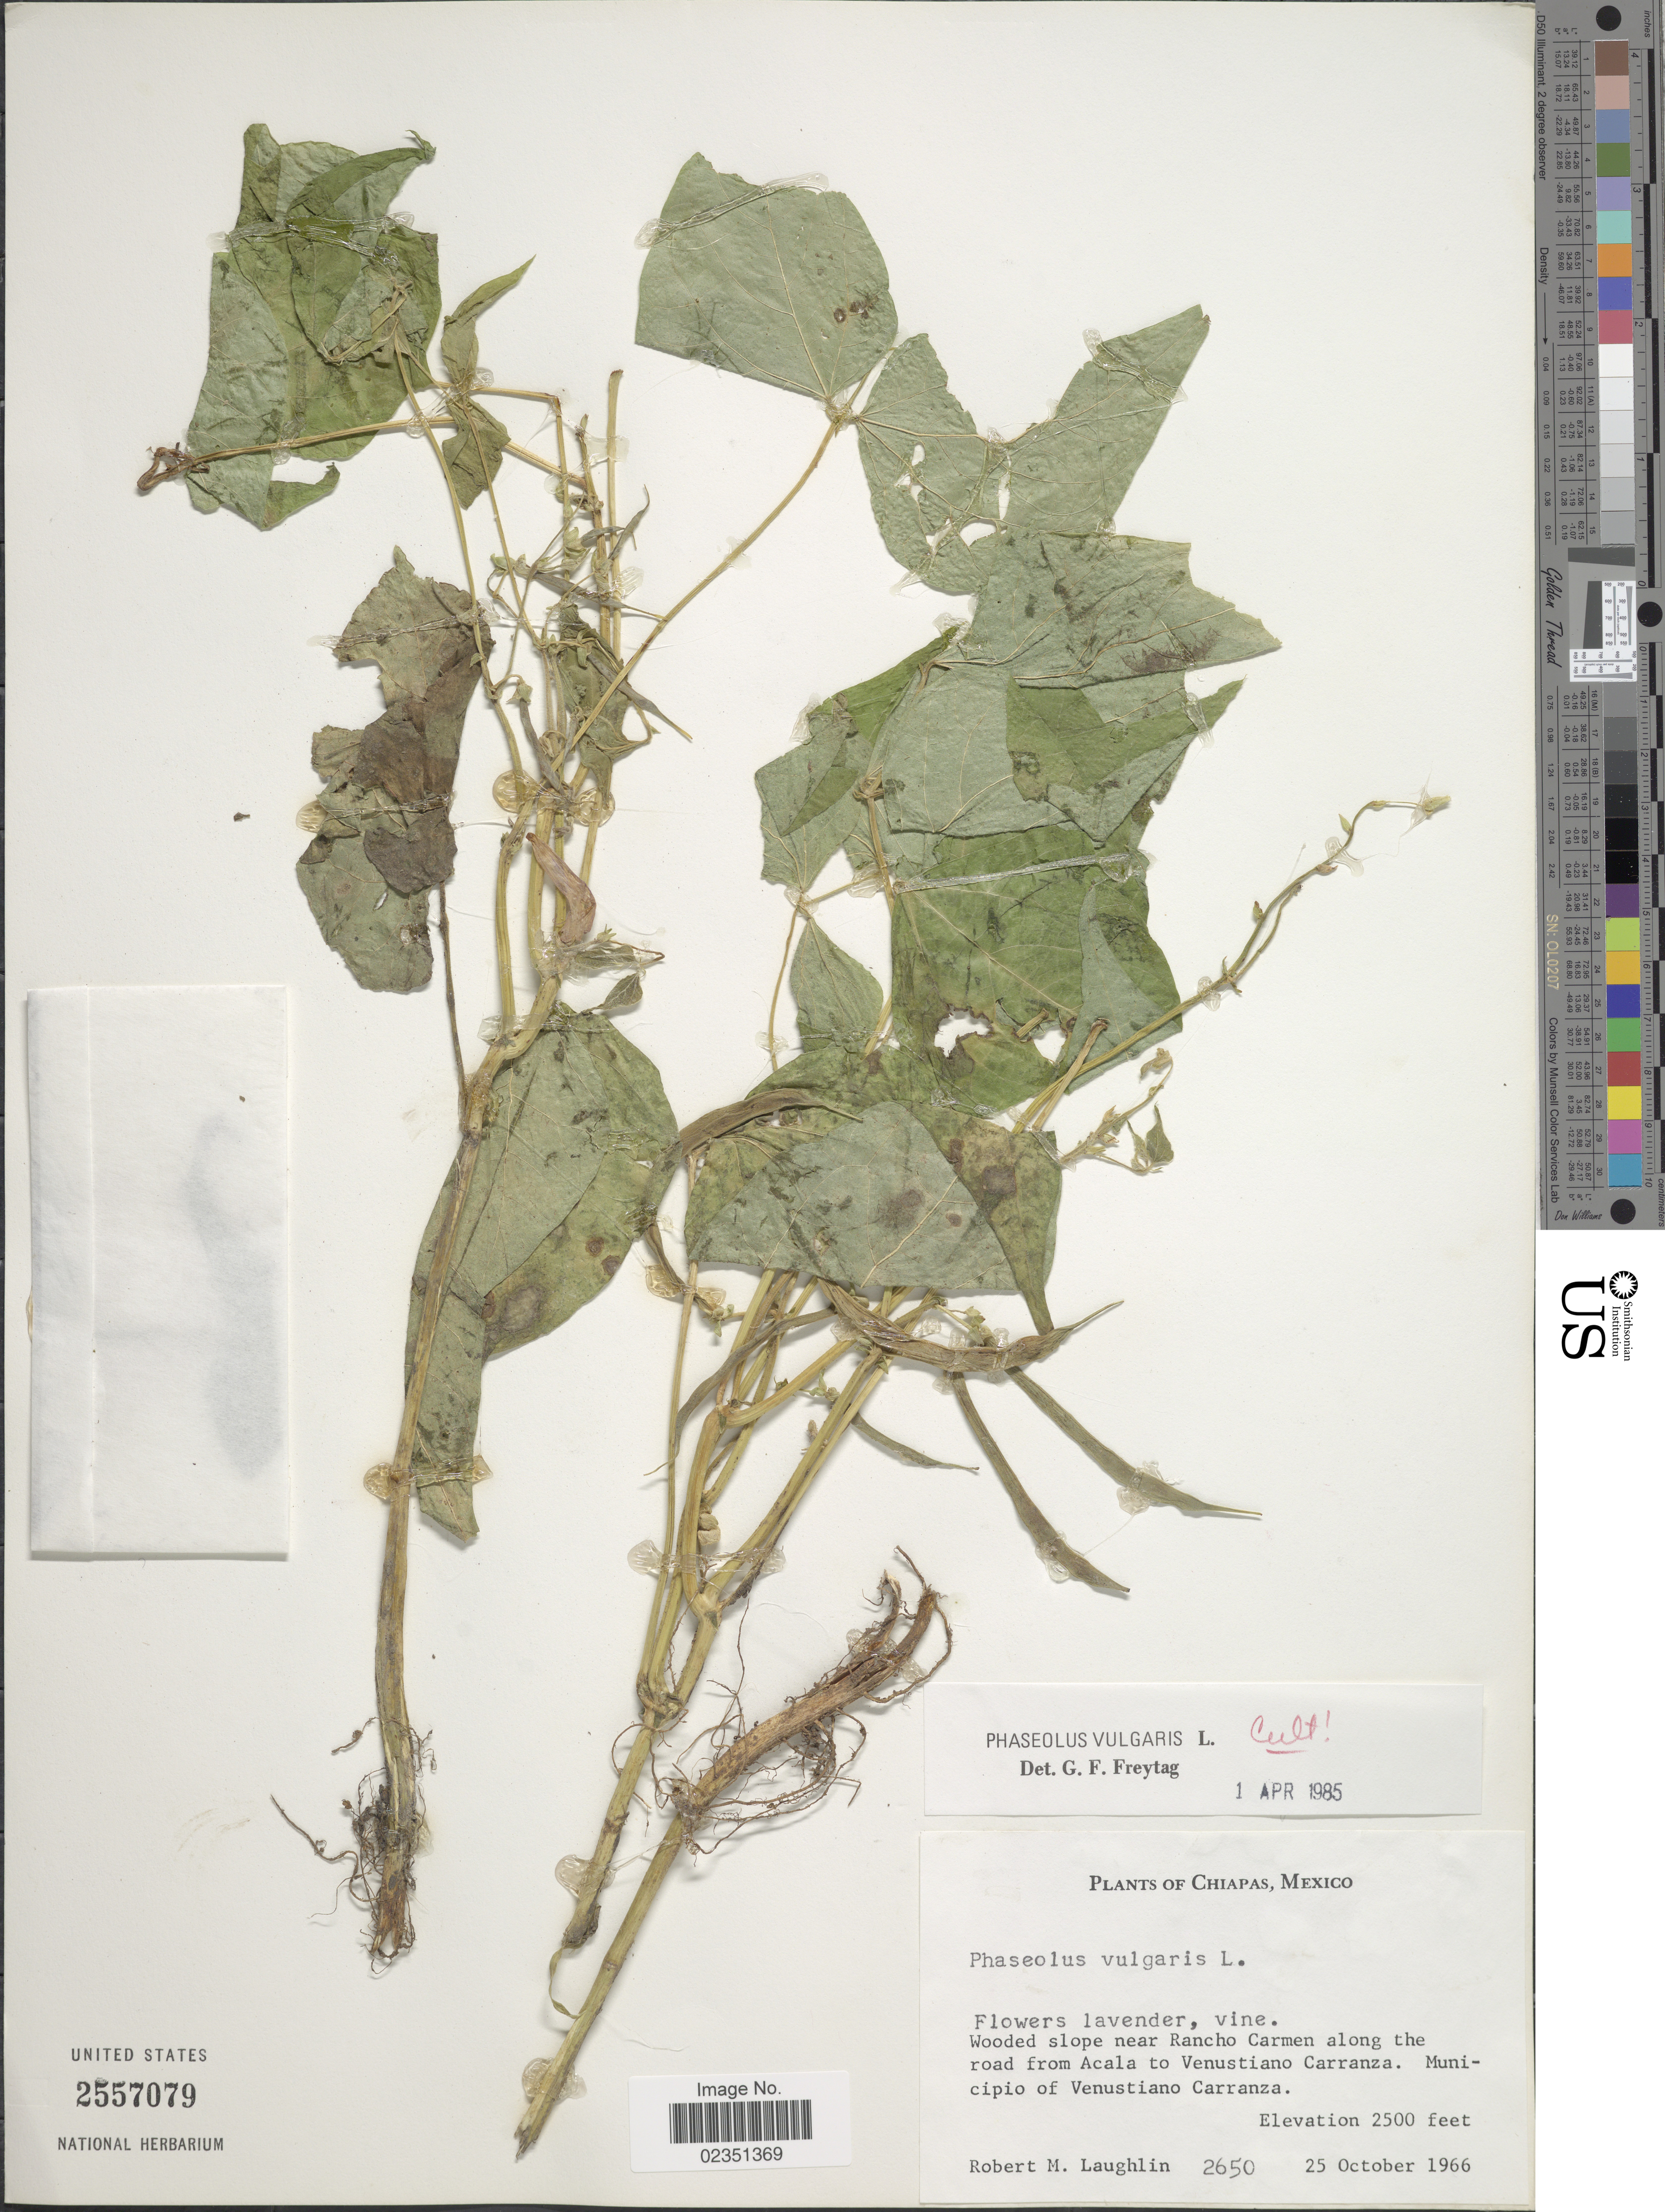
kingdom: Plantae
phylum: Tracheophyta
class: Magnoliopsida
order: Fabales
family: Fabaceae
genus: Phaseolus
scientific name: Phaseolus vulgaris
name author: L.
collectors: R. M. Laughlin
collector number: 2650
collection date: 1966-10-25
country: Mexico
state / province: Chiapas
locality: Wooded slope near Rancho Carmen along the road from Acala to Venustiano Carranza. Municipio of Venustiano Carranza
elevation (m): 762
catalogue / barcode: US 2557079